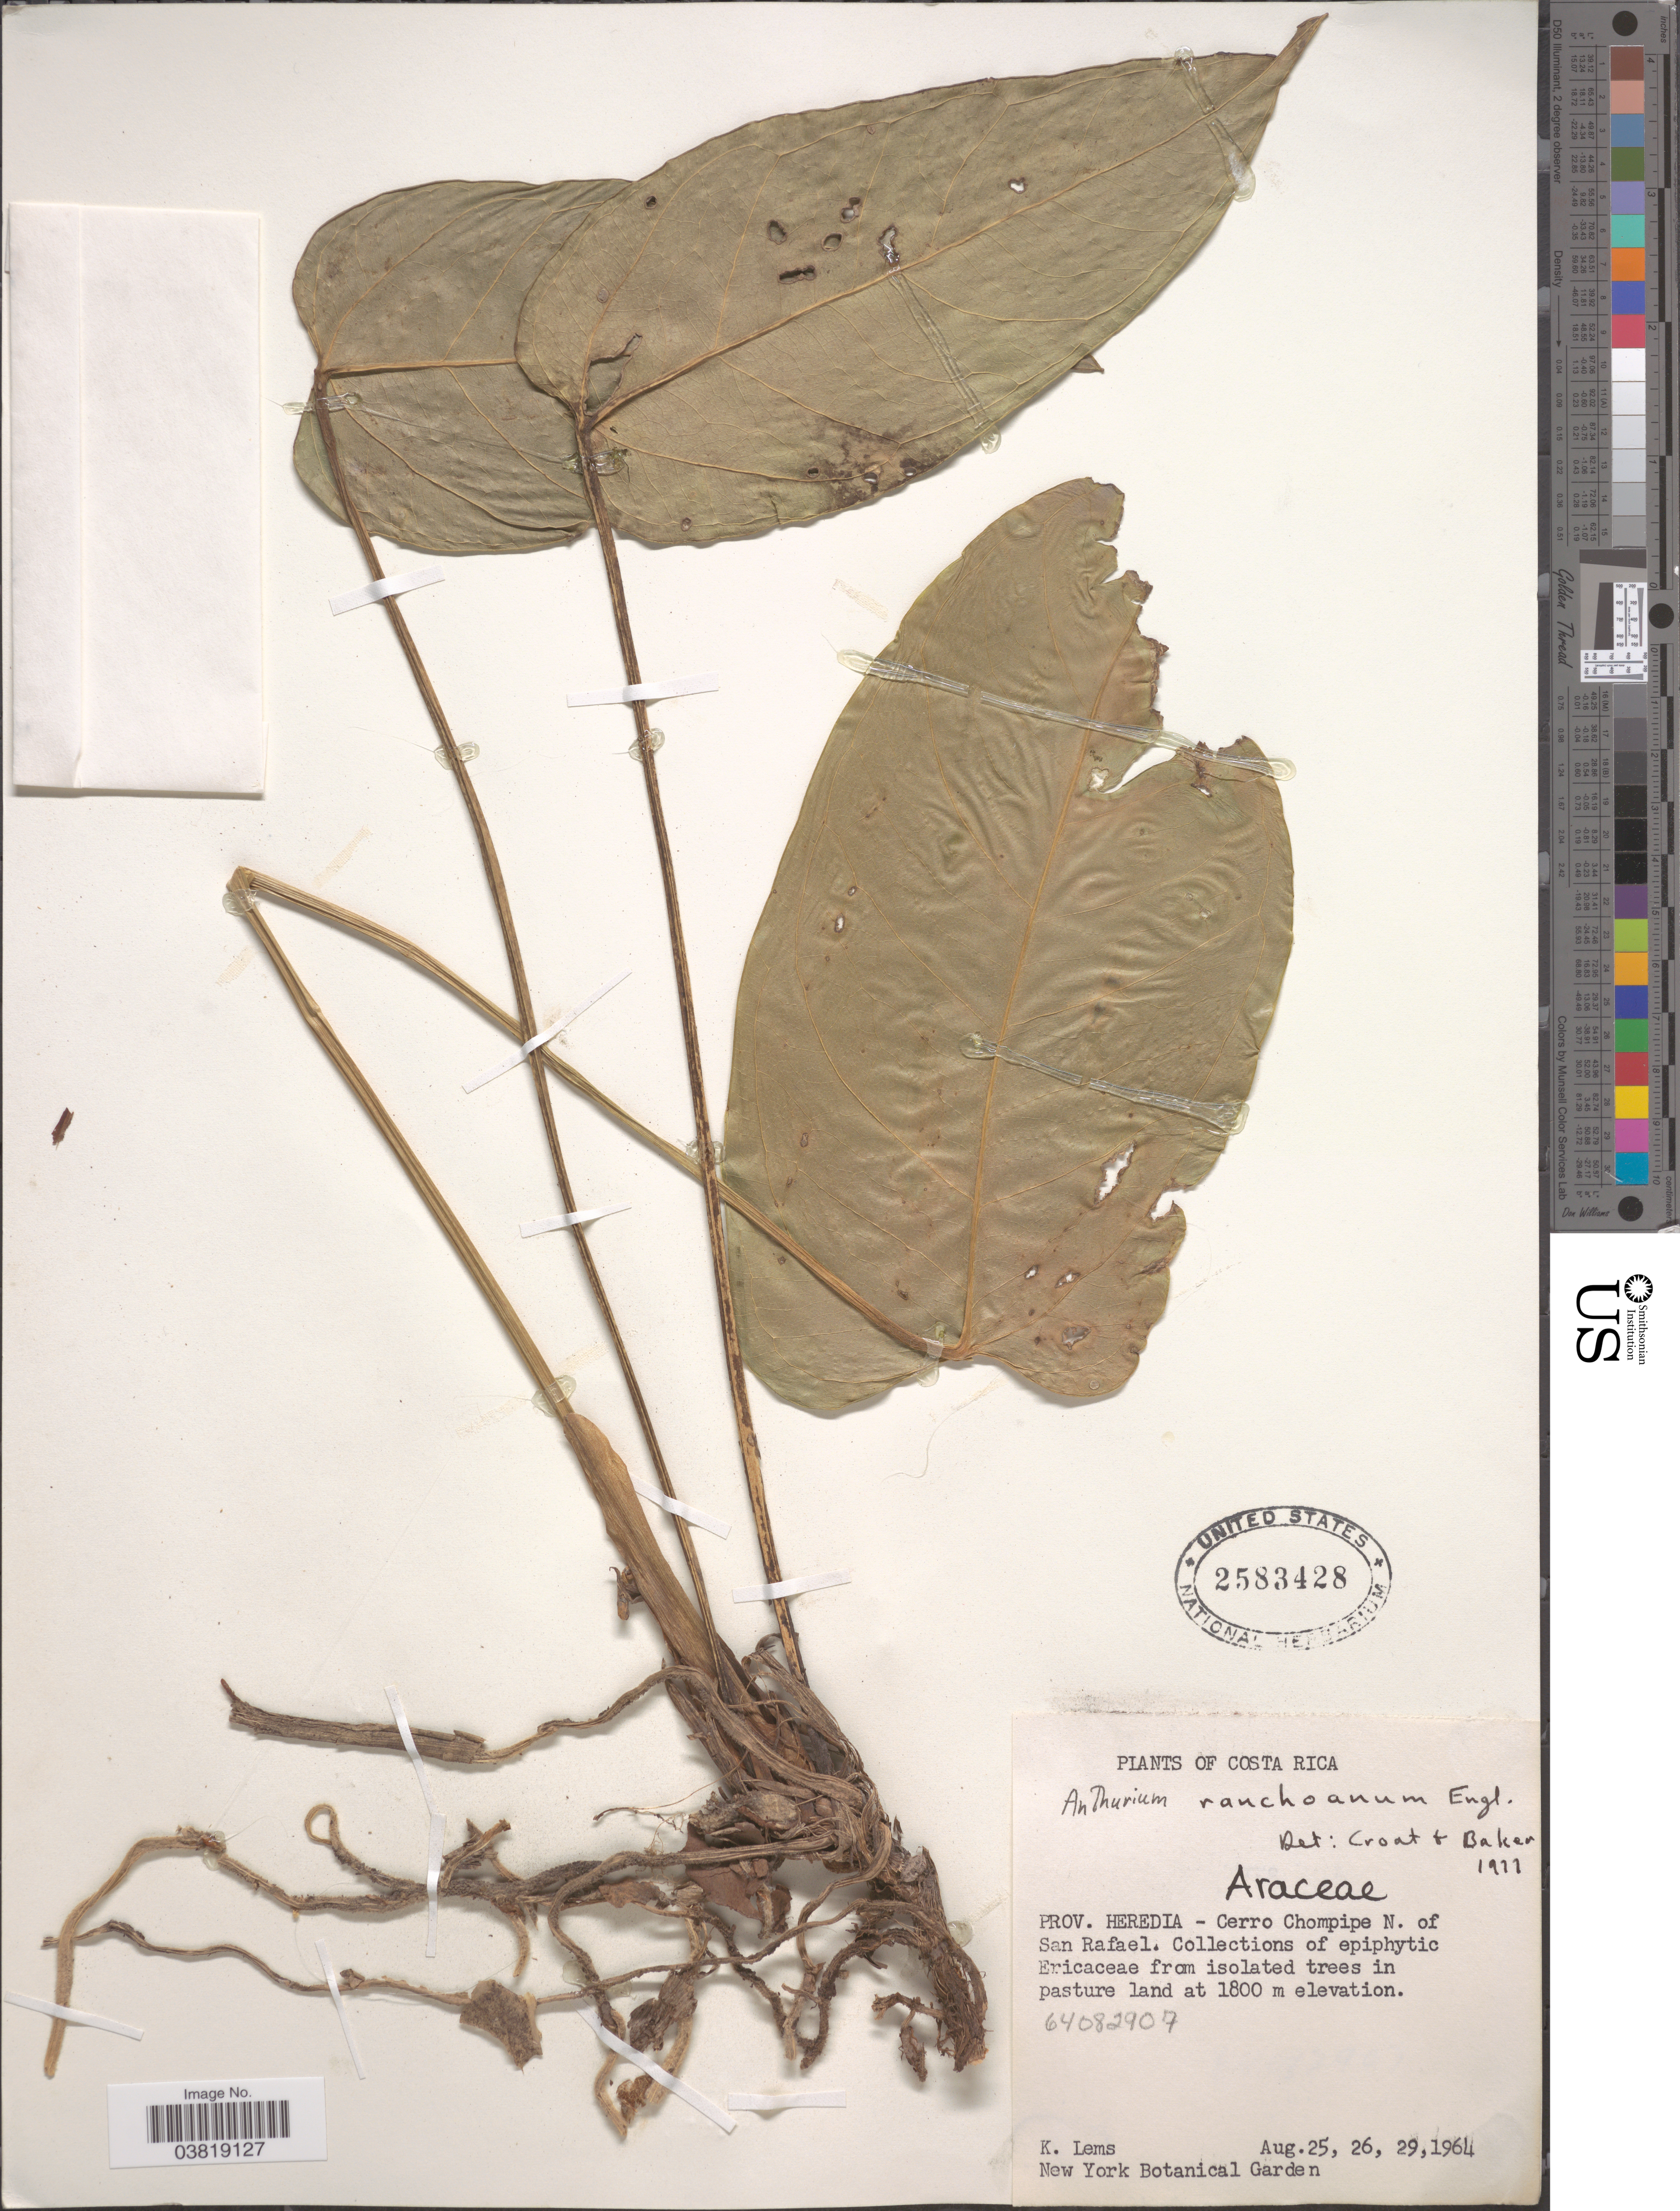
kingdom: Plantae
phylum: Tracheophyta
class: Liliopsida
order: Alismatales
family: Araceae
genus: Anthurium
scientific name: Anthurium ranchoanum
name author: Engl.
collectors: K. Lems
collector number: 64082907?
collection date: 1964-08-25/1964-08-29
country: Costa Rica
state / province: Heredia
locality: Cerro Chompipe N. of San Rafael.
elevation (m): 1800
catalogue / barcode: US 2583428